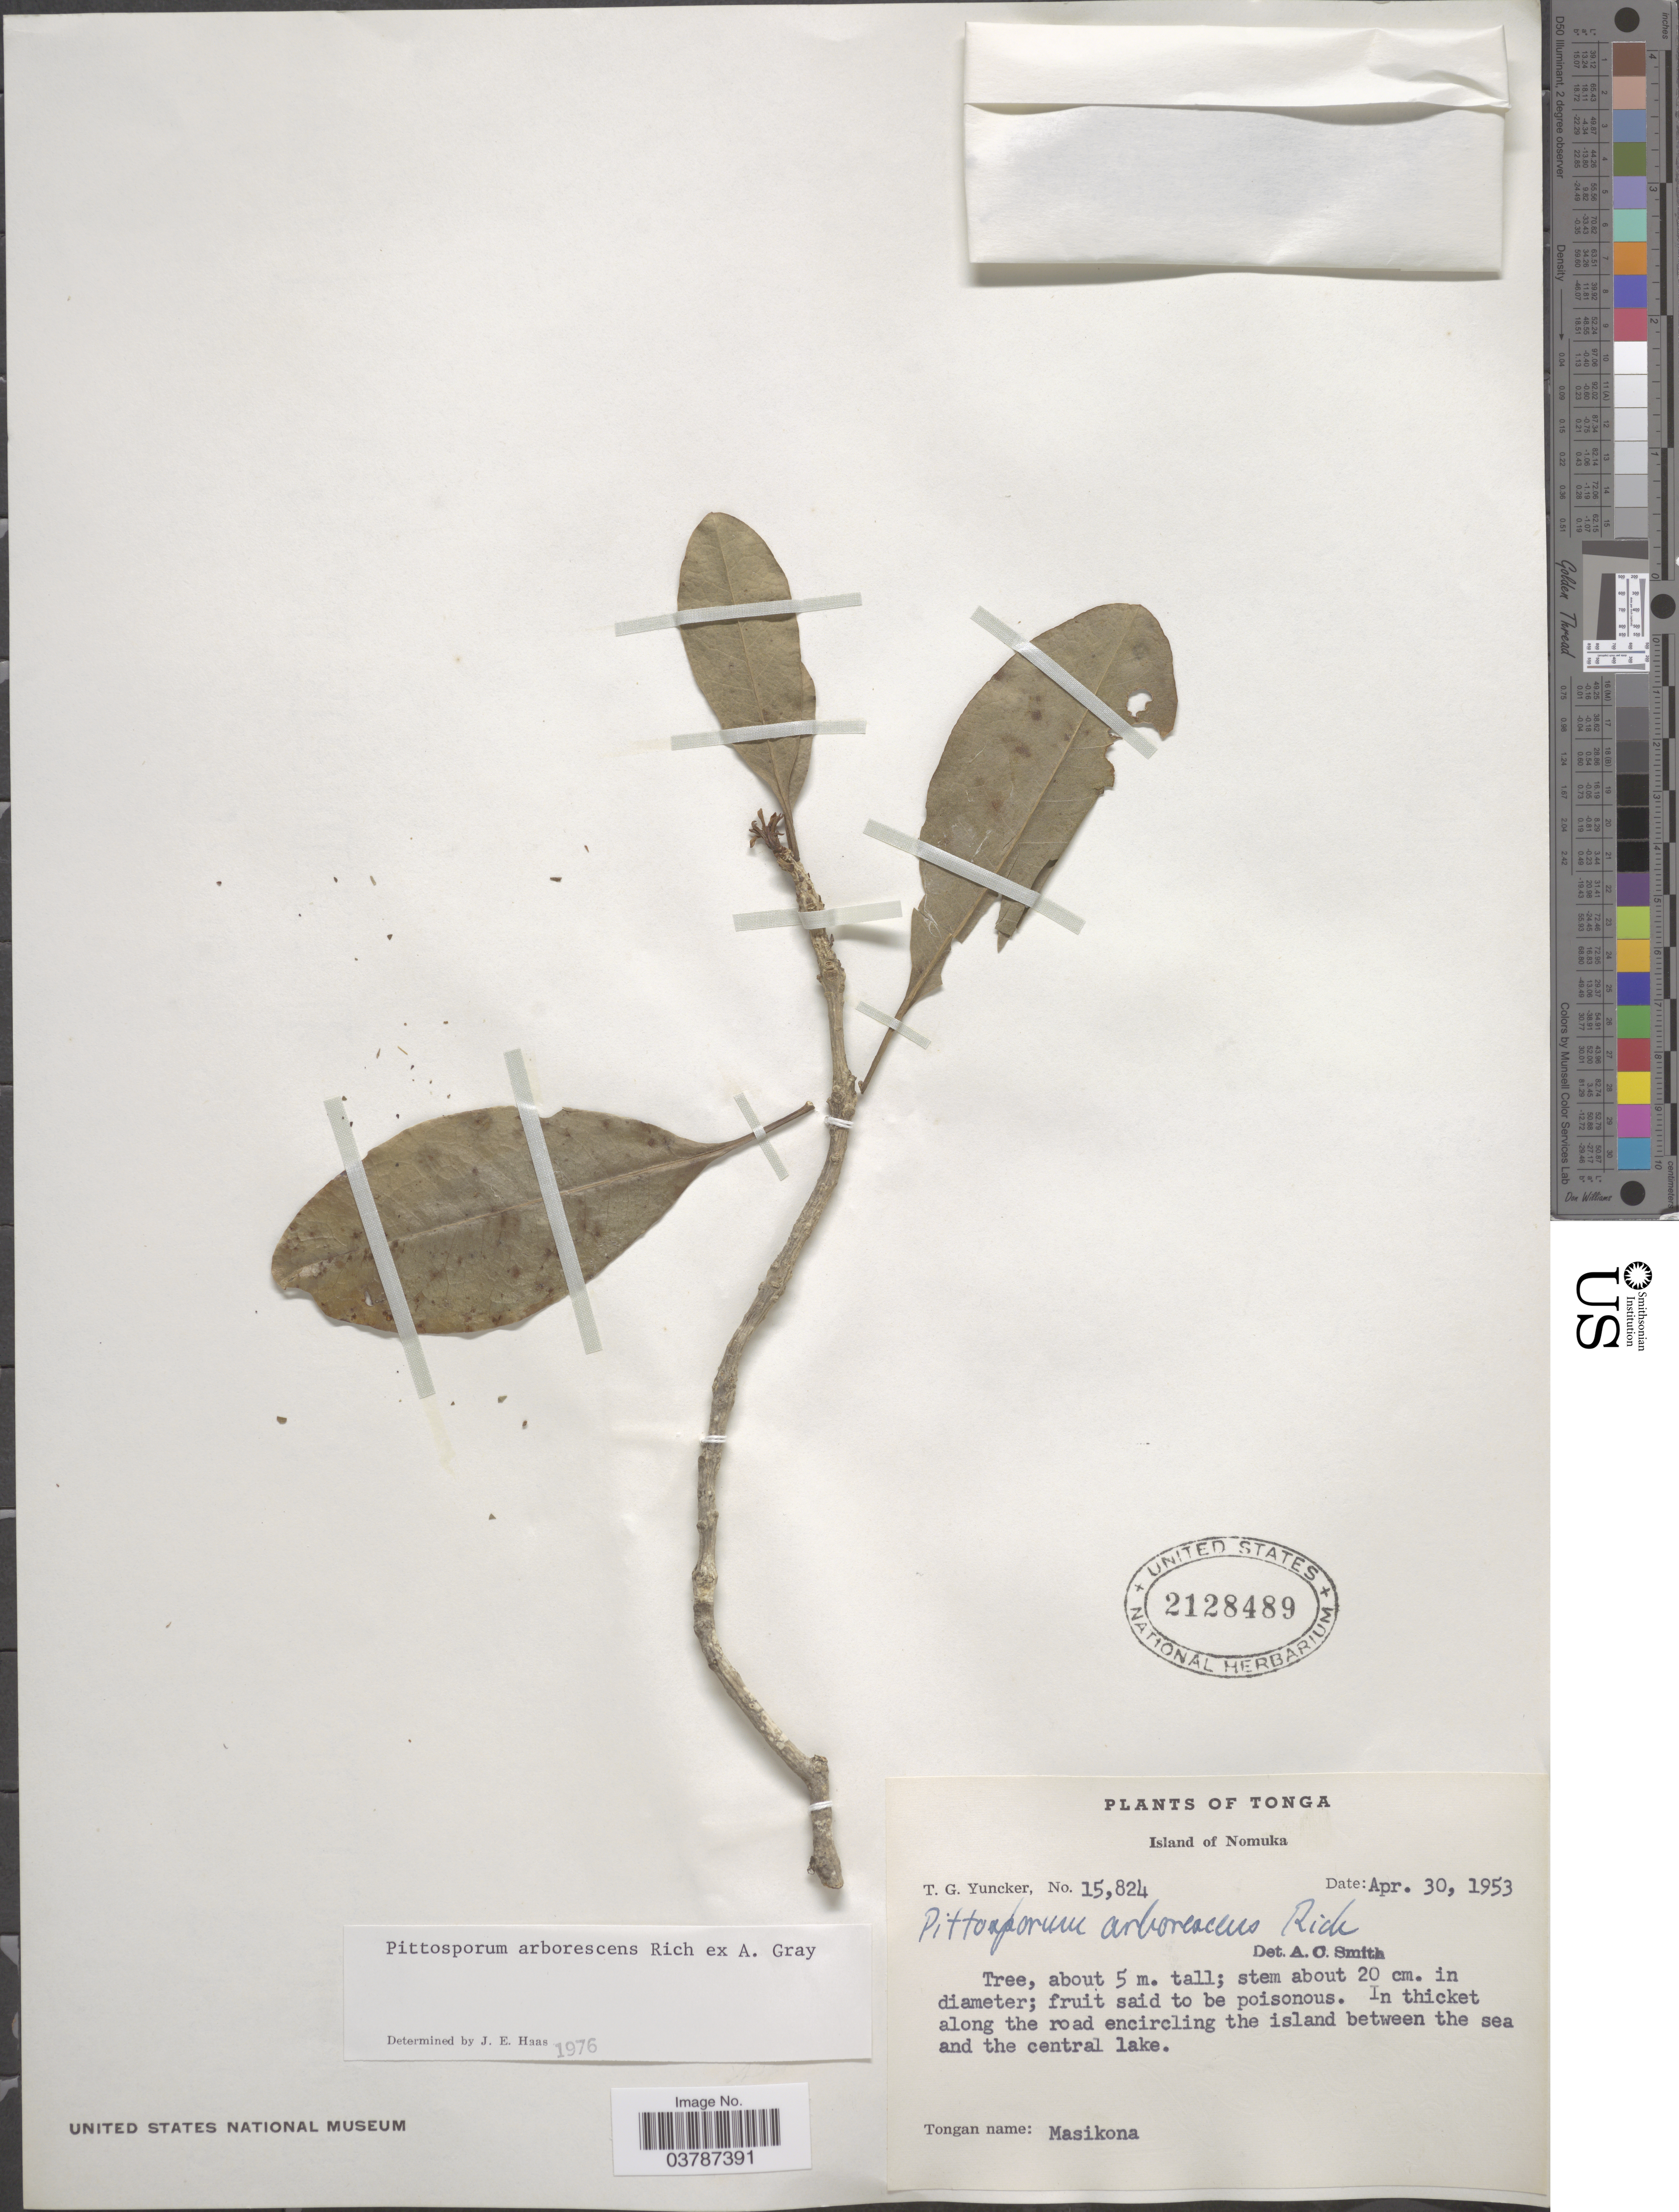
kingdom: Plantae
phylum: Tracheophyta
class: Magnoliopsida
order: Apiales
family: Pittosporaceae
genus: Pittosporum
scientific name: Pittosporum arborescens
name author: Rich. ex A. Gray in Wilkes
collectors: T. G. Yuncker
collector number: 15824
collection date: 1953-04-30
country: Tonga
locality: Island of Nomuka.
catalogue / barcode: US 2128489